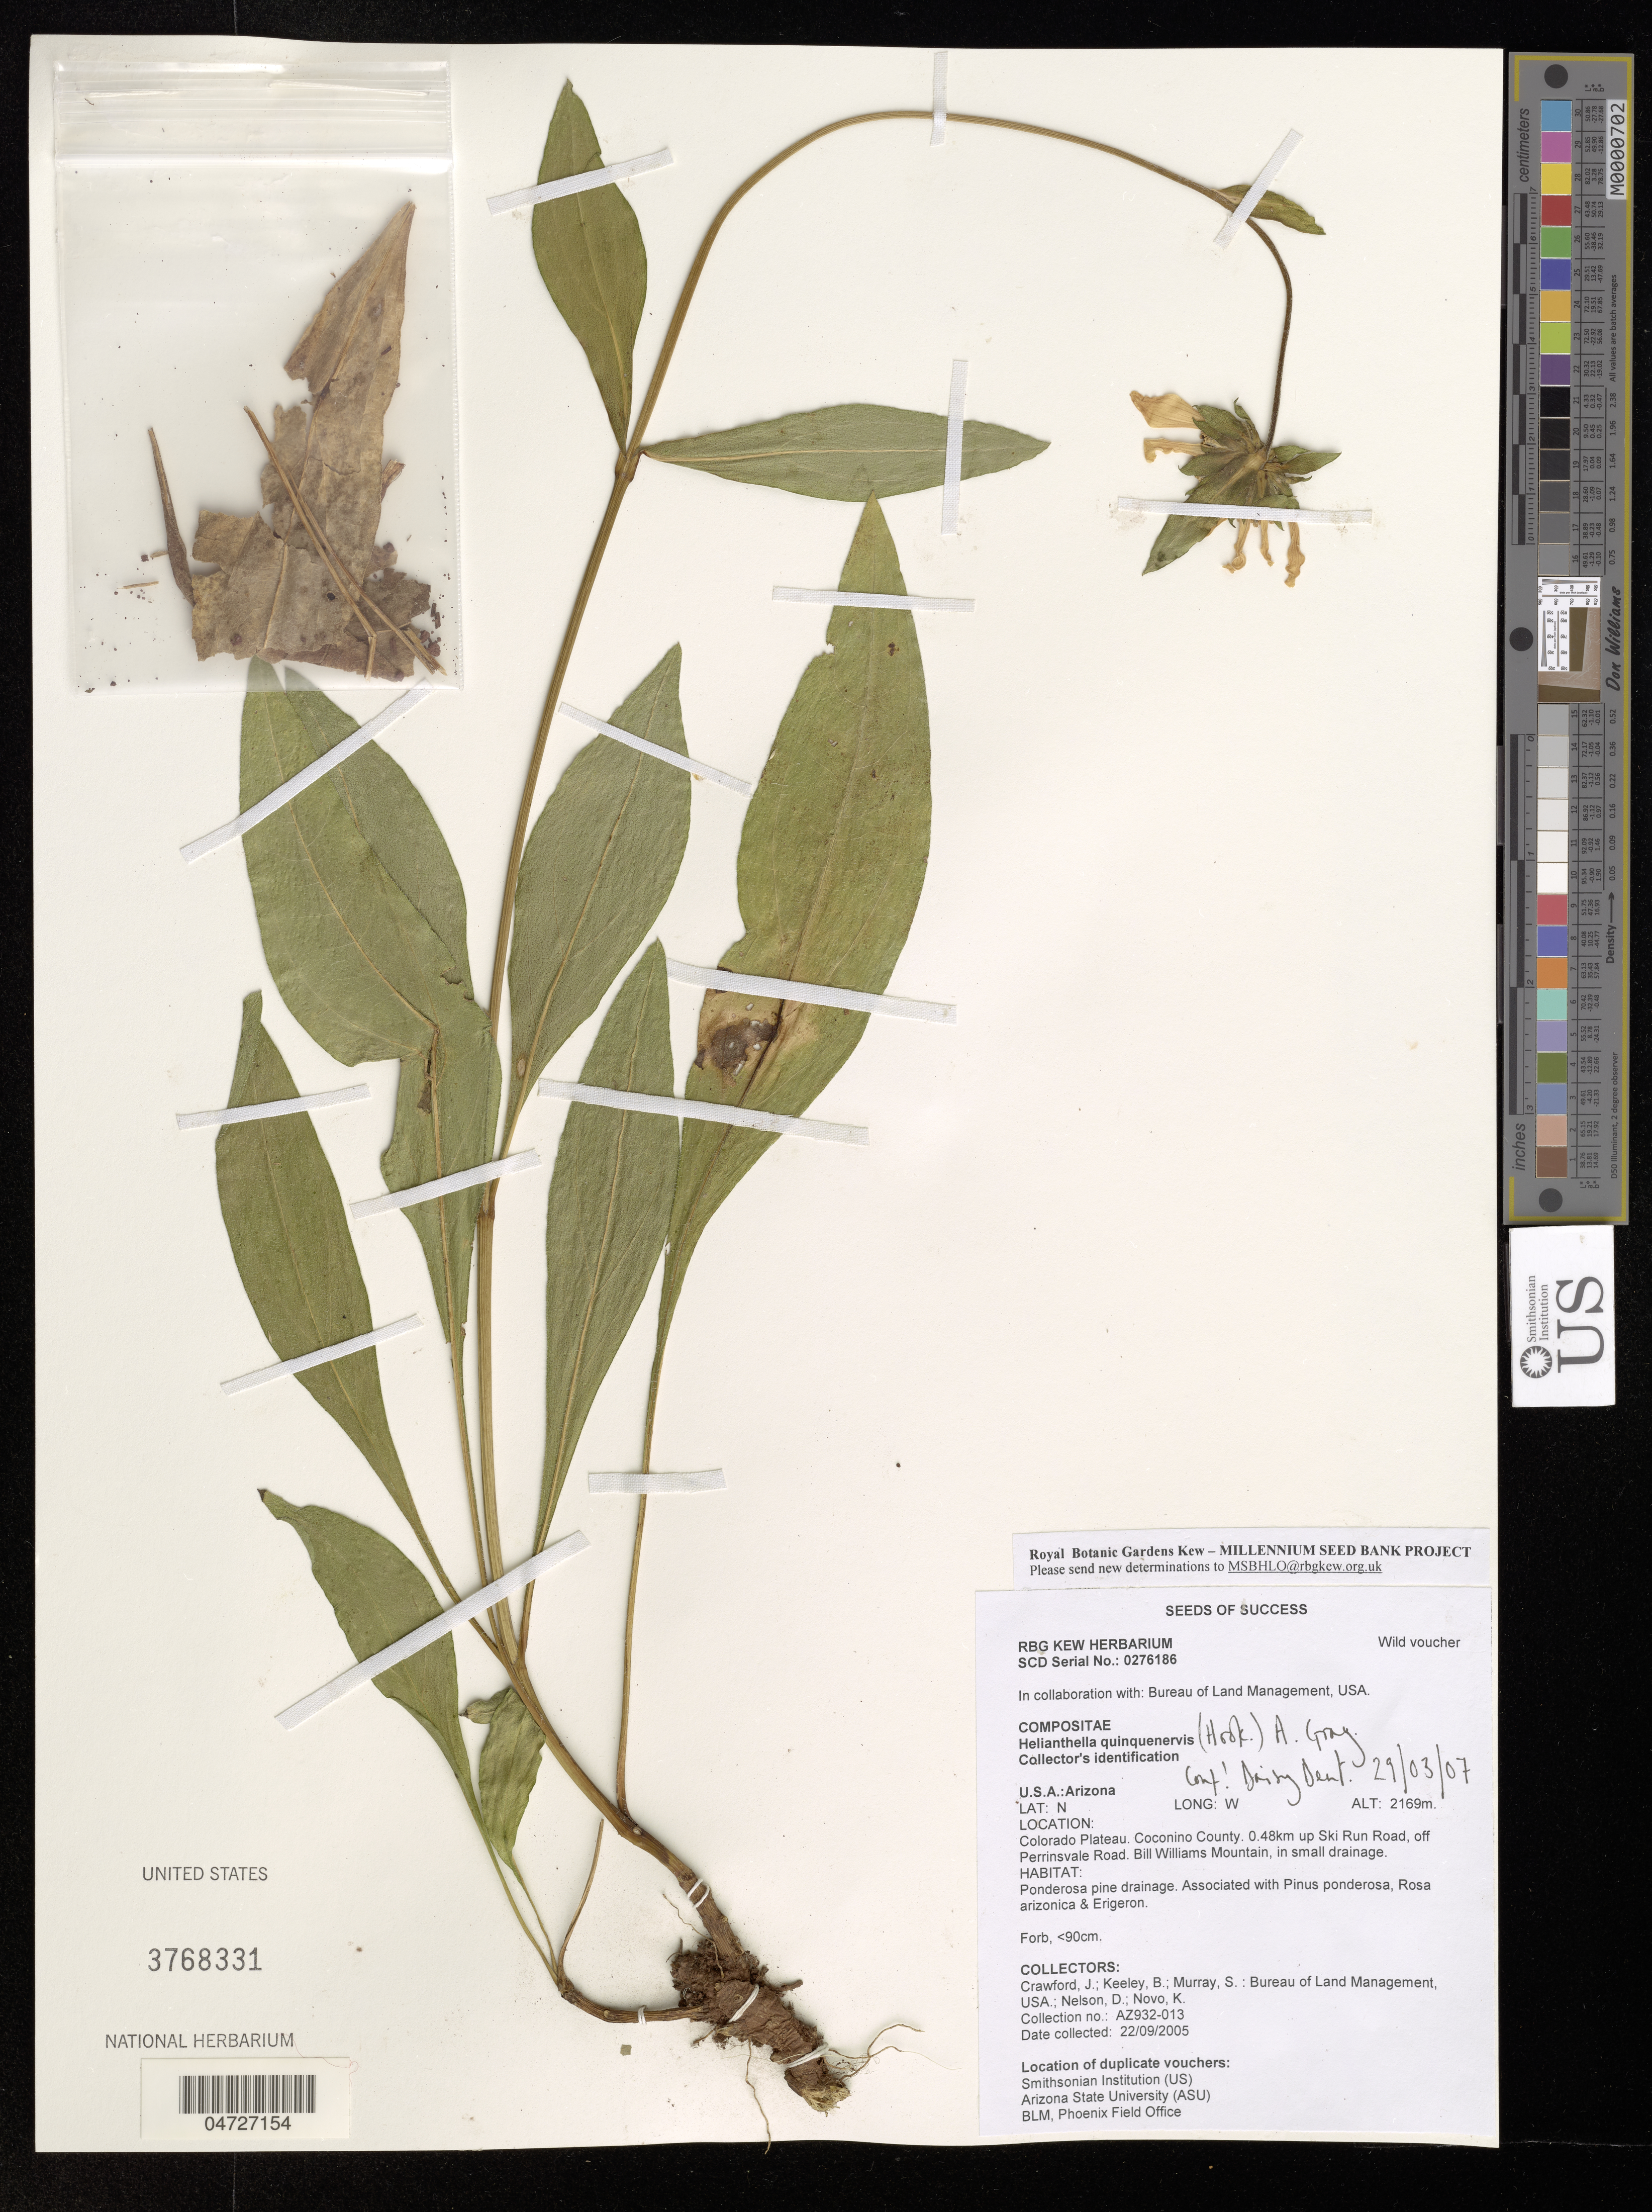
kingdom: Plantae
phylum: Tracheophyta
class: Magnoliopsida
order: Asterales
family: Asteraceae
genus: Helianthella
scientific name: Helianthella quinquenervis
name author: (Hook.) A. Gray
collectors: J. Crawford, B. W. Keeley & S. Murray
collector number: AZ932-013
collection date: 2005-09-22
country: United States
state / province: Arizona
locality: Colorado Plateau. Coconino County. 0.4km up Ski Run Road, off Perrinsval Road. Bill Williams Mountain, in small drainage.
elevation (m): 2169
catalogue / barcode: US 3768331